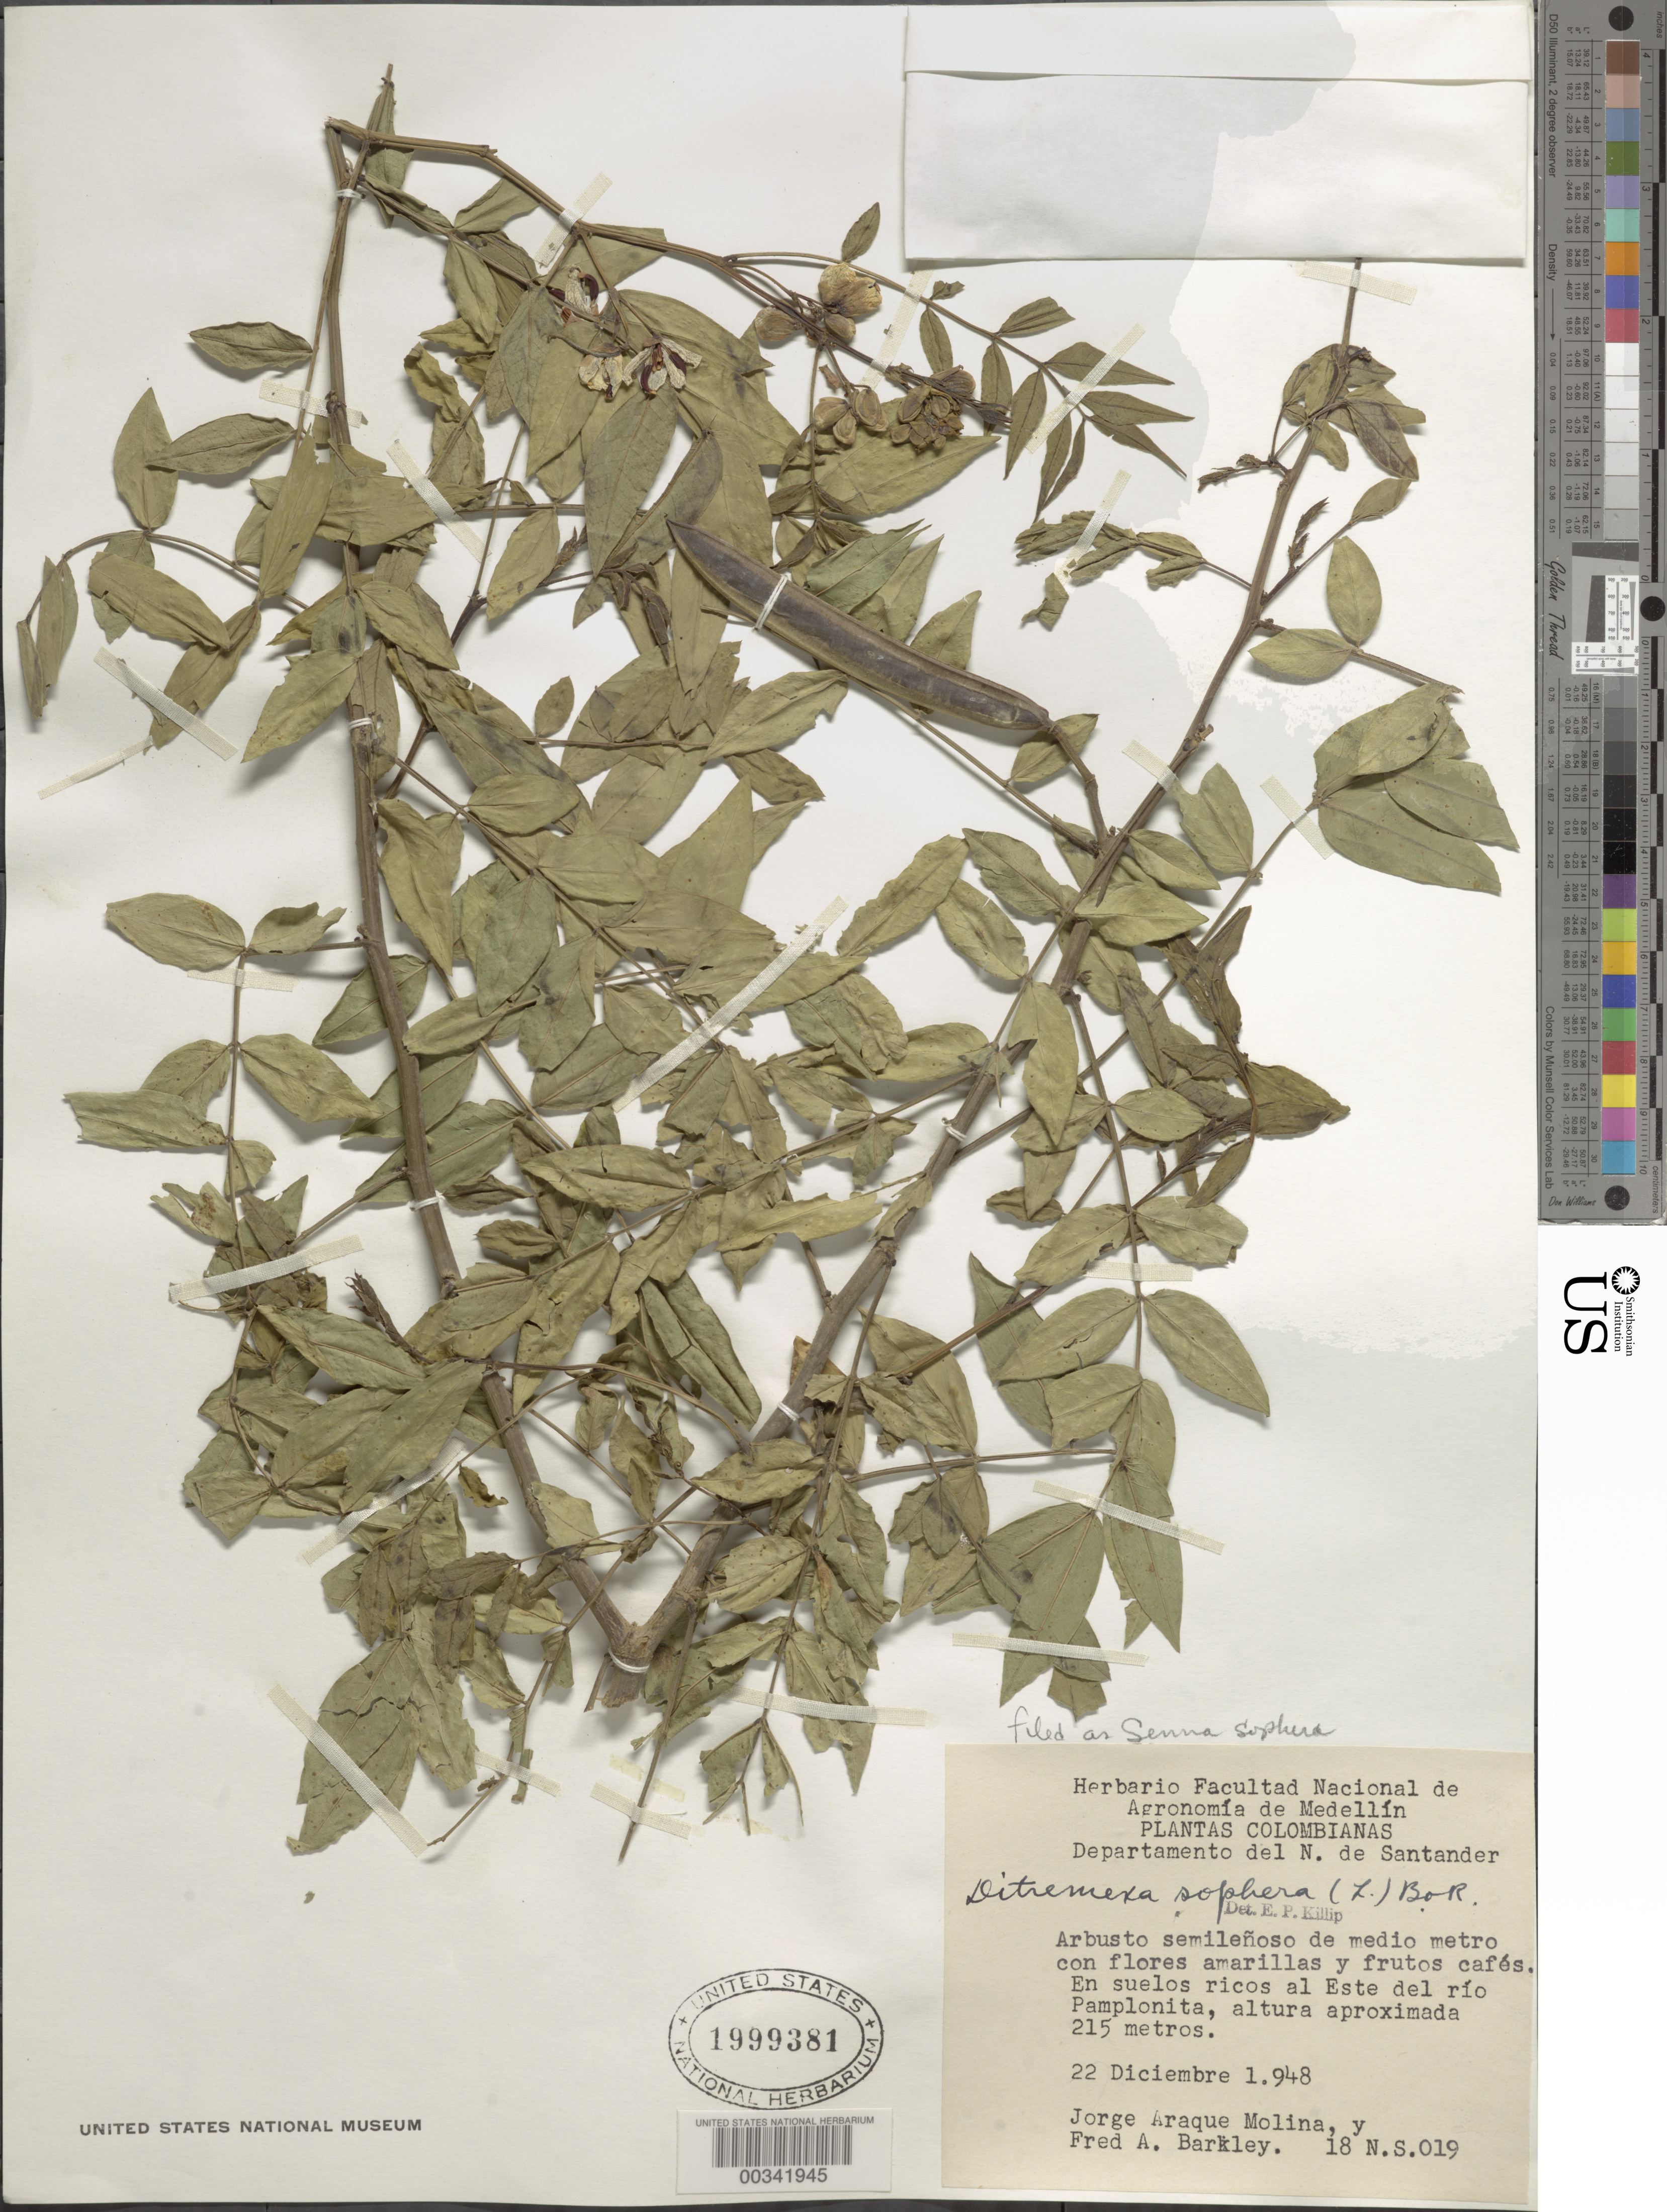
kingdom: Plantae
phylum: Tracheophyta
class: Magnoliopsida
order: Fabales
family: Fabaceae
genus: Senna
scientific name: Senna sophera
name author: (L.) Roxb.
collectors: J. Araque Molina & F. A. Barkley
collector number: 18ns019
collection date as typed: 22 Dec 1948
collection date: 1948-12-22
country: Colombia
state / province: Norte de Santander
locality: Al este del Rio Pamplorita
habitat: En suelos ricos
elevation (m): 215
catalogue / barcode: US 1999381